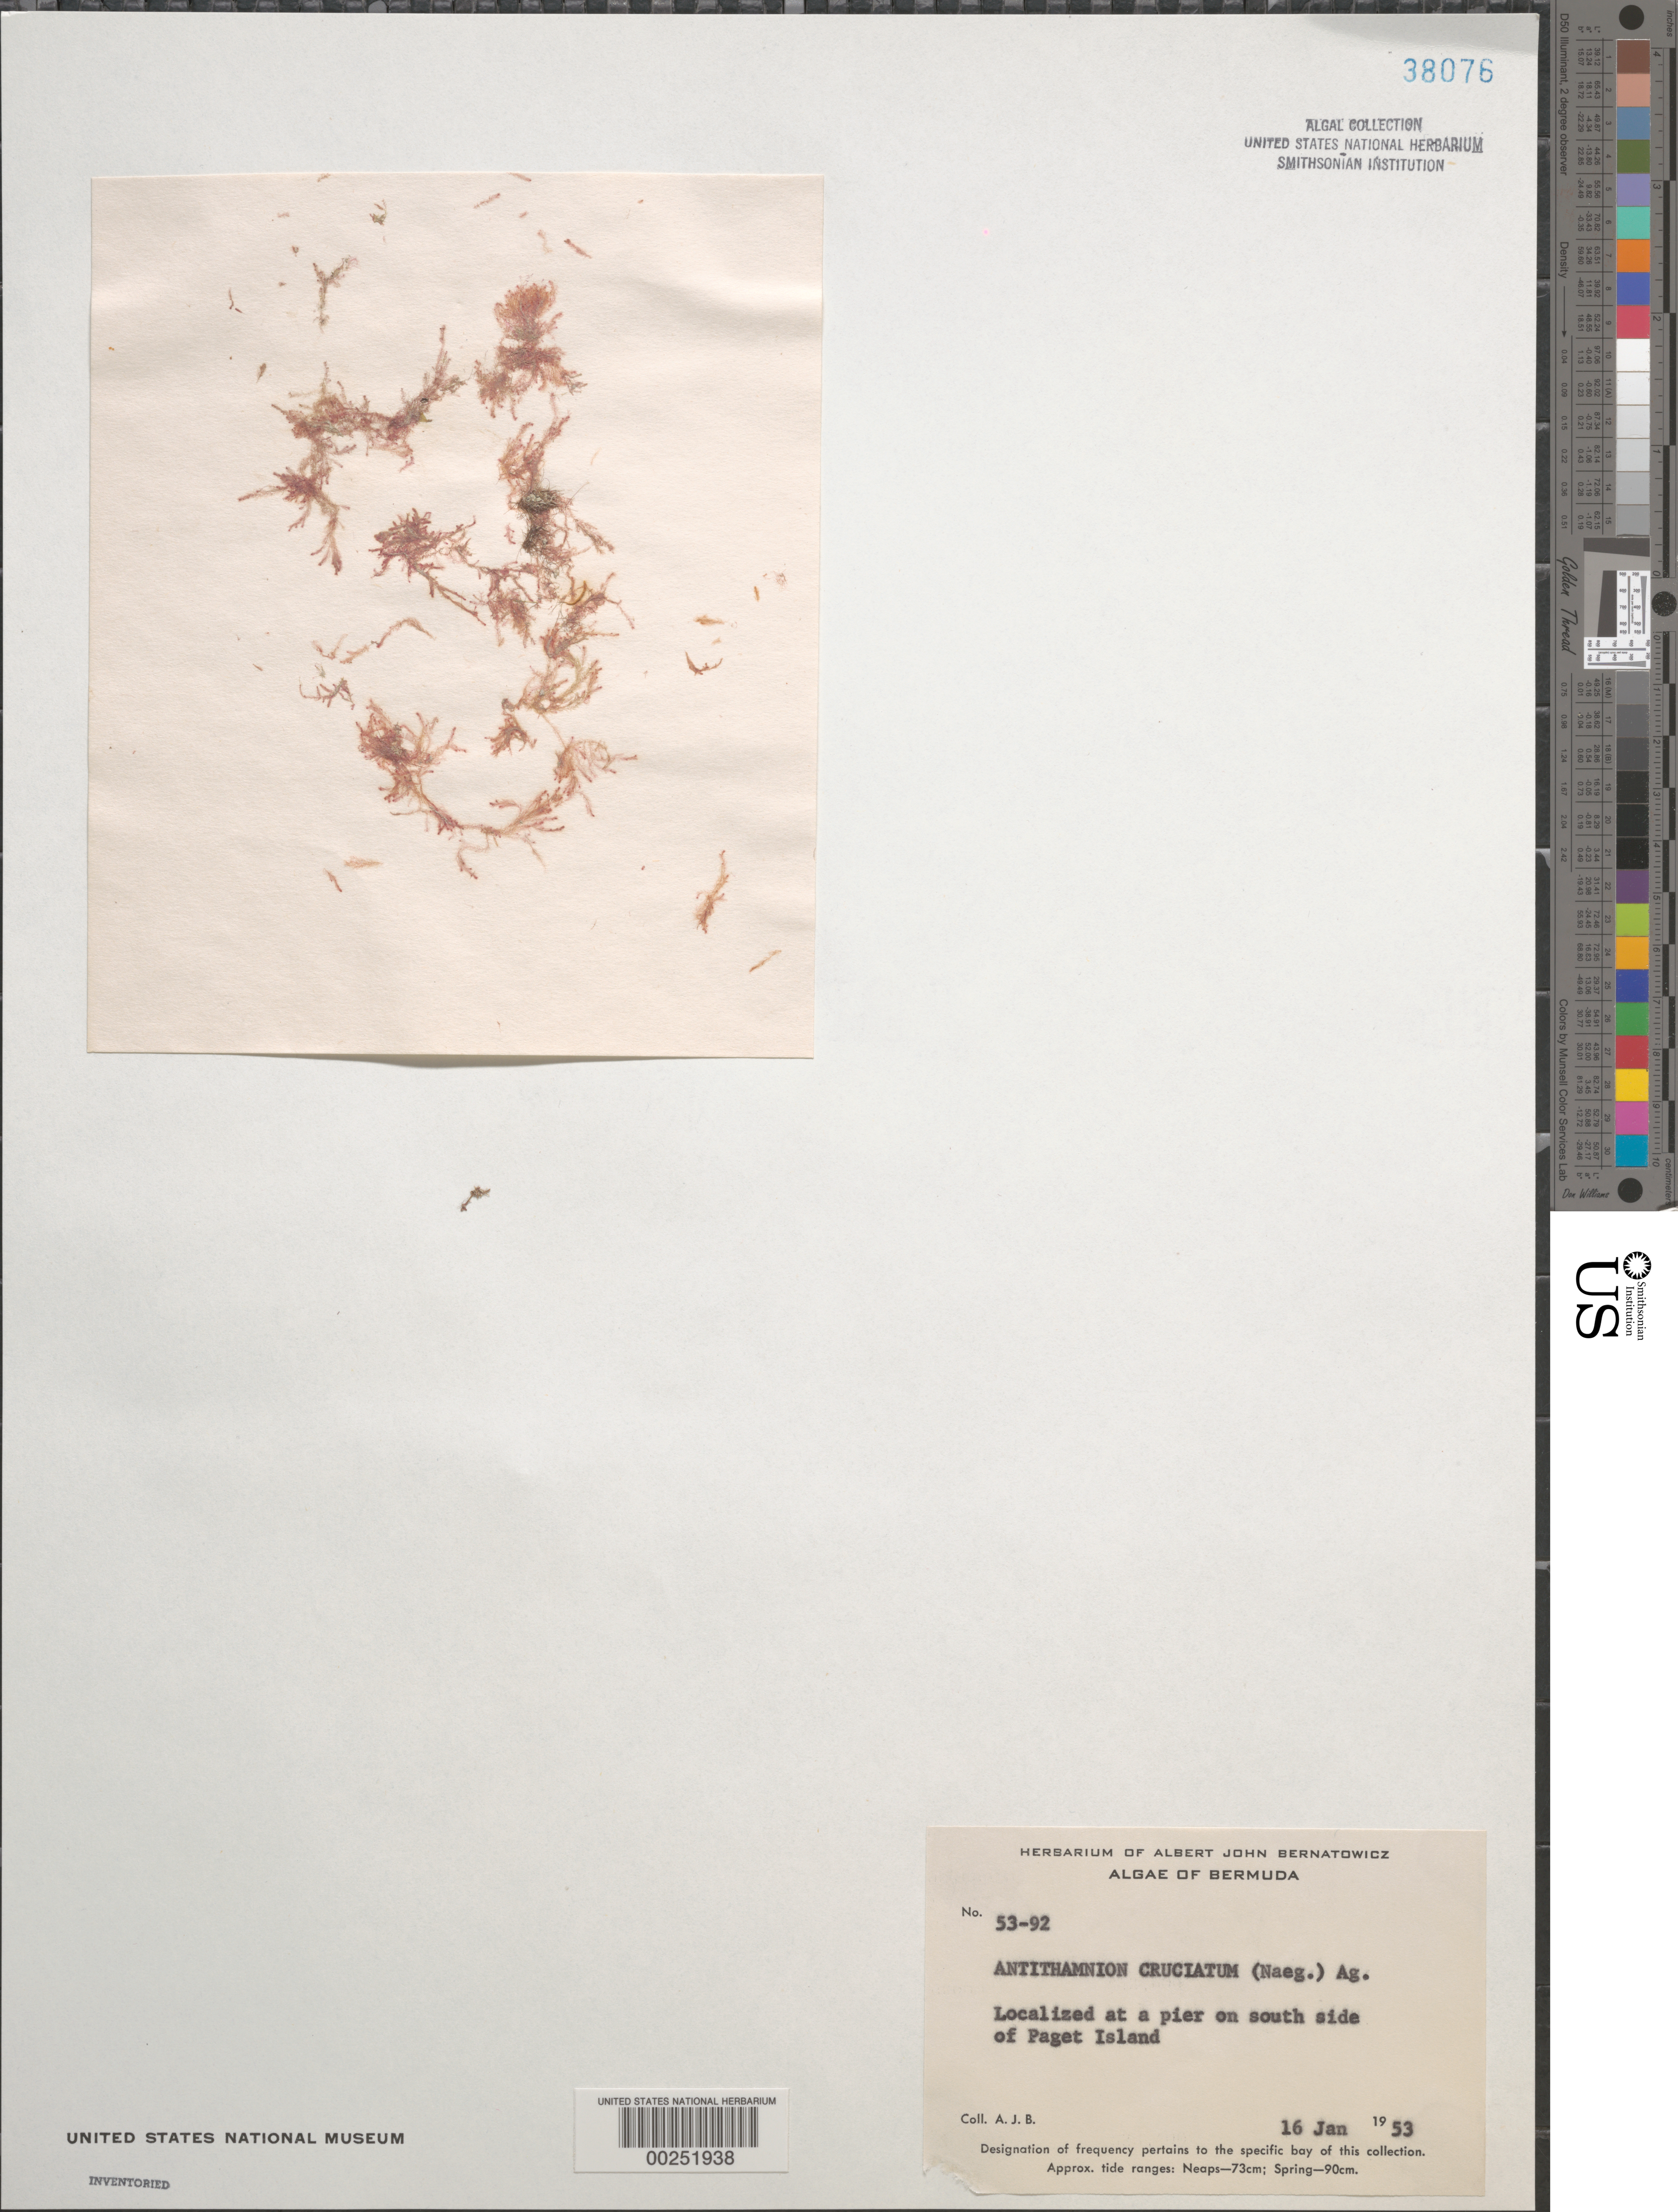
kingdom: Plantae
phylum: Rhodophyta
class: Florideophyceae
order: Ceramiales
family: Ceramiaceae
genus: Antithamnion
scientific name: Antithamnion cruciatum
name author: (C. Agardh) Näg.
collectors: A. Bernatowicz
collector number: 53-92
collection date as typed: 16 Jan 1953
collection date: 1953-01-16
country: Bermuda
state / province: Saint George's (parish)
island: Paget Island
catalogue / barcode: US 38076